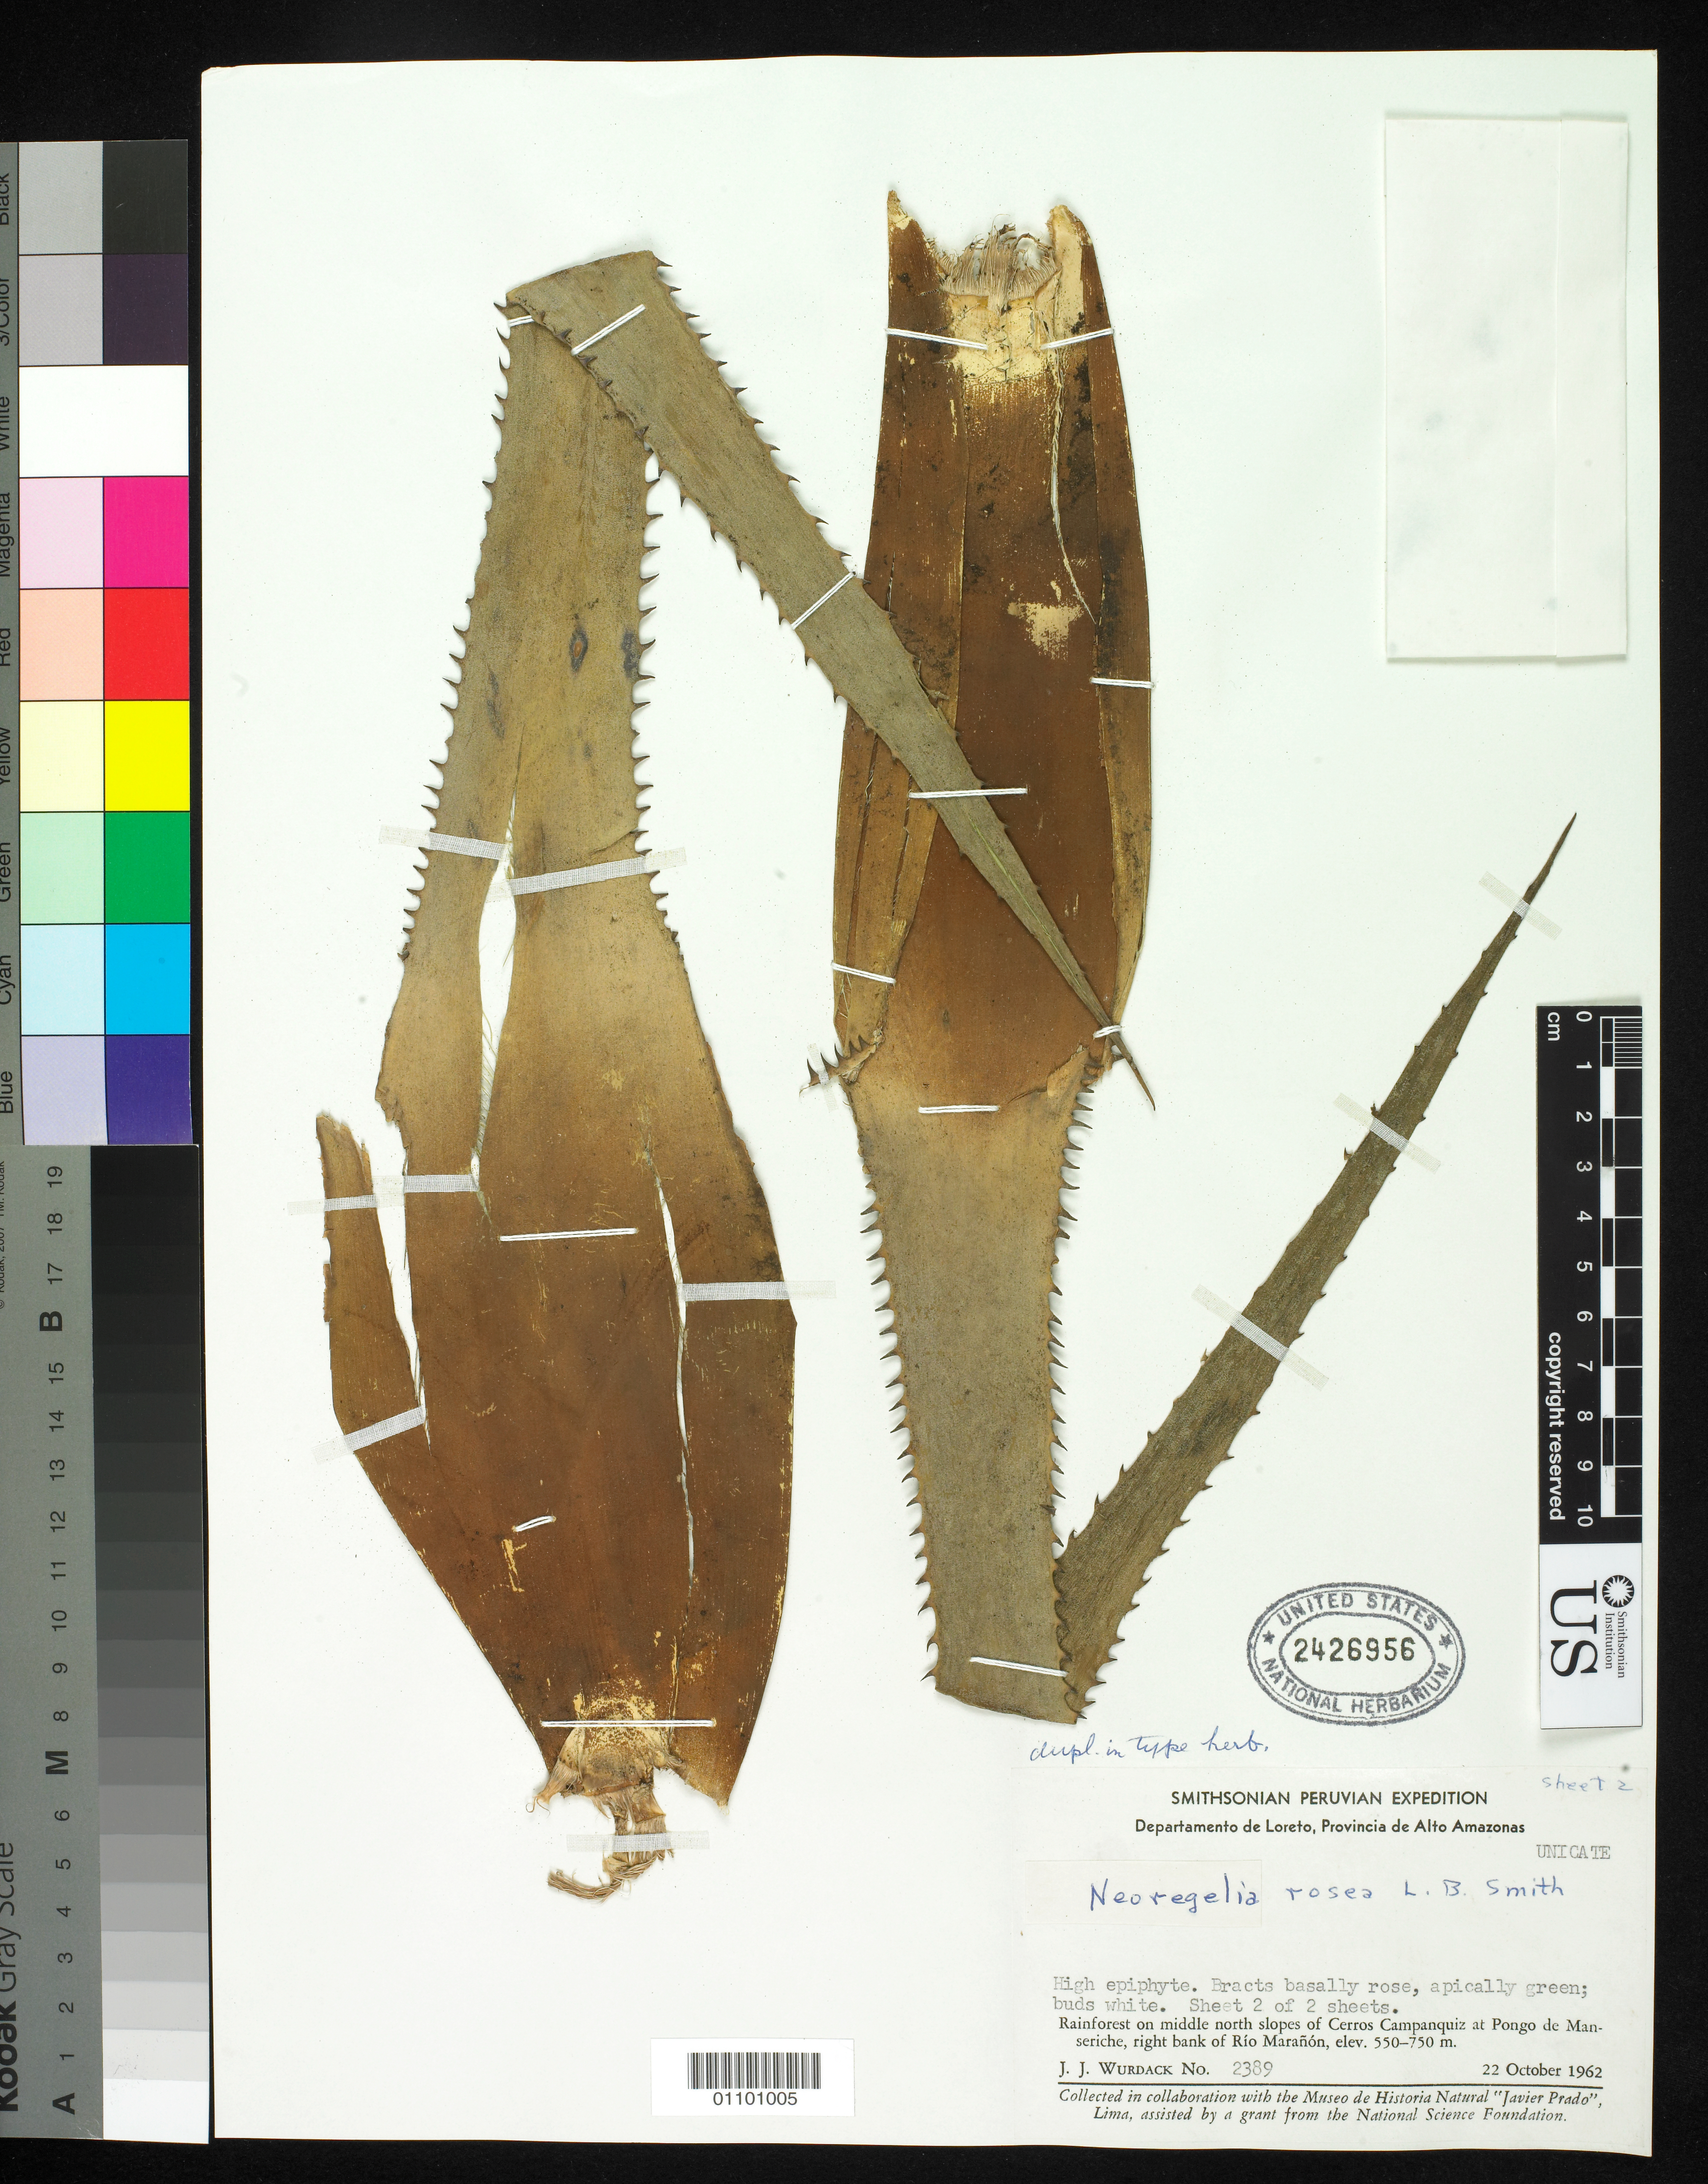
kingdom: Plantae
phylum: Tracheophyta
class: Liliopsida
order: Poales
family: Bromeliaceae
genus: Neoregelia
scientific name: Neoregelia rosea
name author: L.B. Sm.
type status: Isotype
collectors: J. J. Wurdack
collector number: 2389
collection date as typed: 22 Oct 1962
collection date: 1962-10-22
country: Peru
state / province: Loreto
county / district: Alto Amazonas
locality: Middle N slopes of Cerros Campanquiz at Pongo de Manseriche, right bank of Rio Maranon.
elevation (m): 550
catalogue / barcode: US 2426956